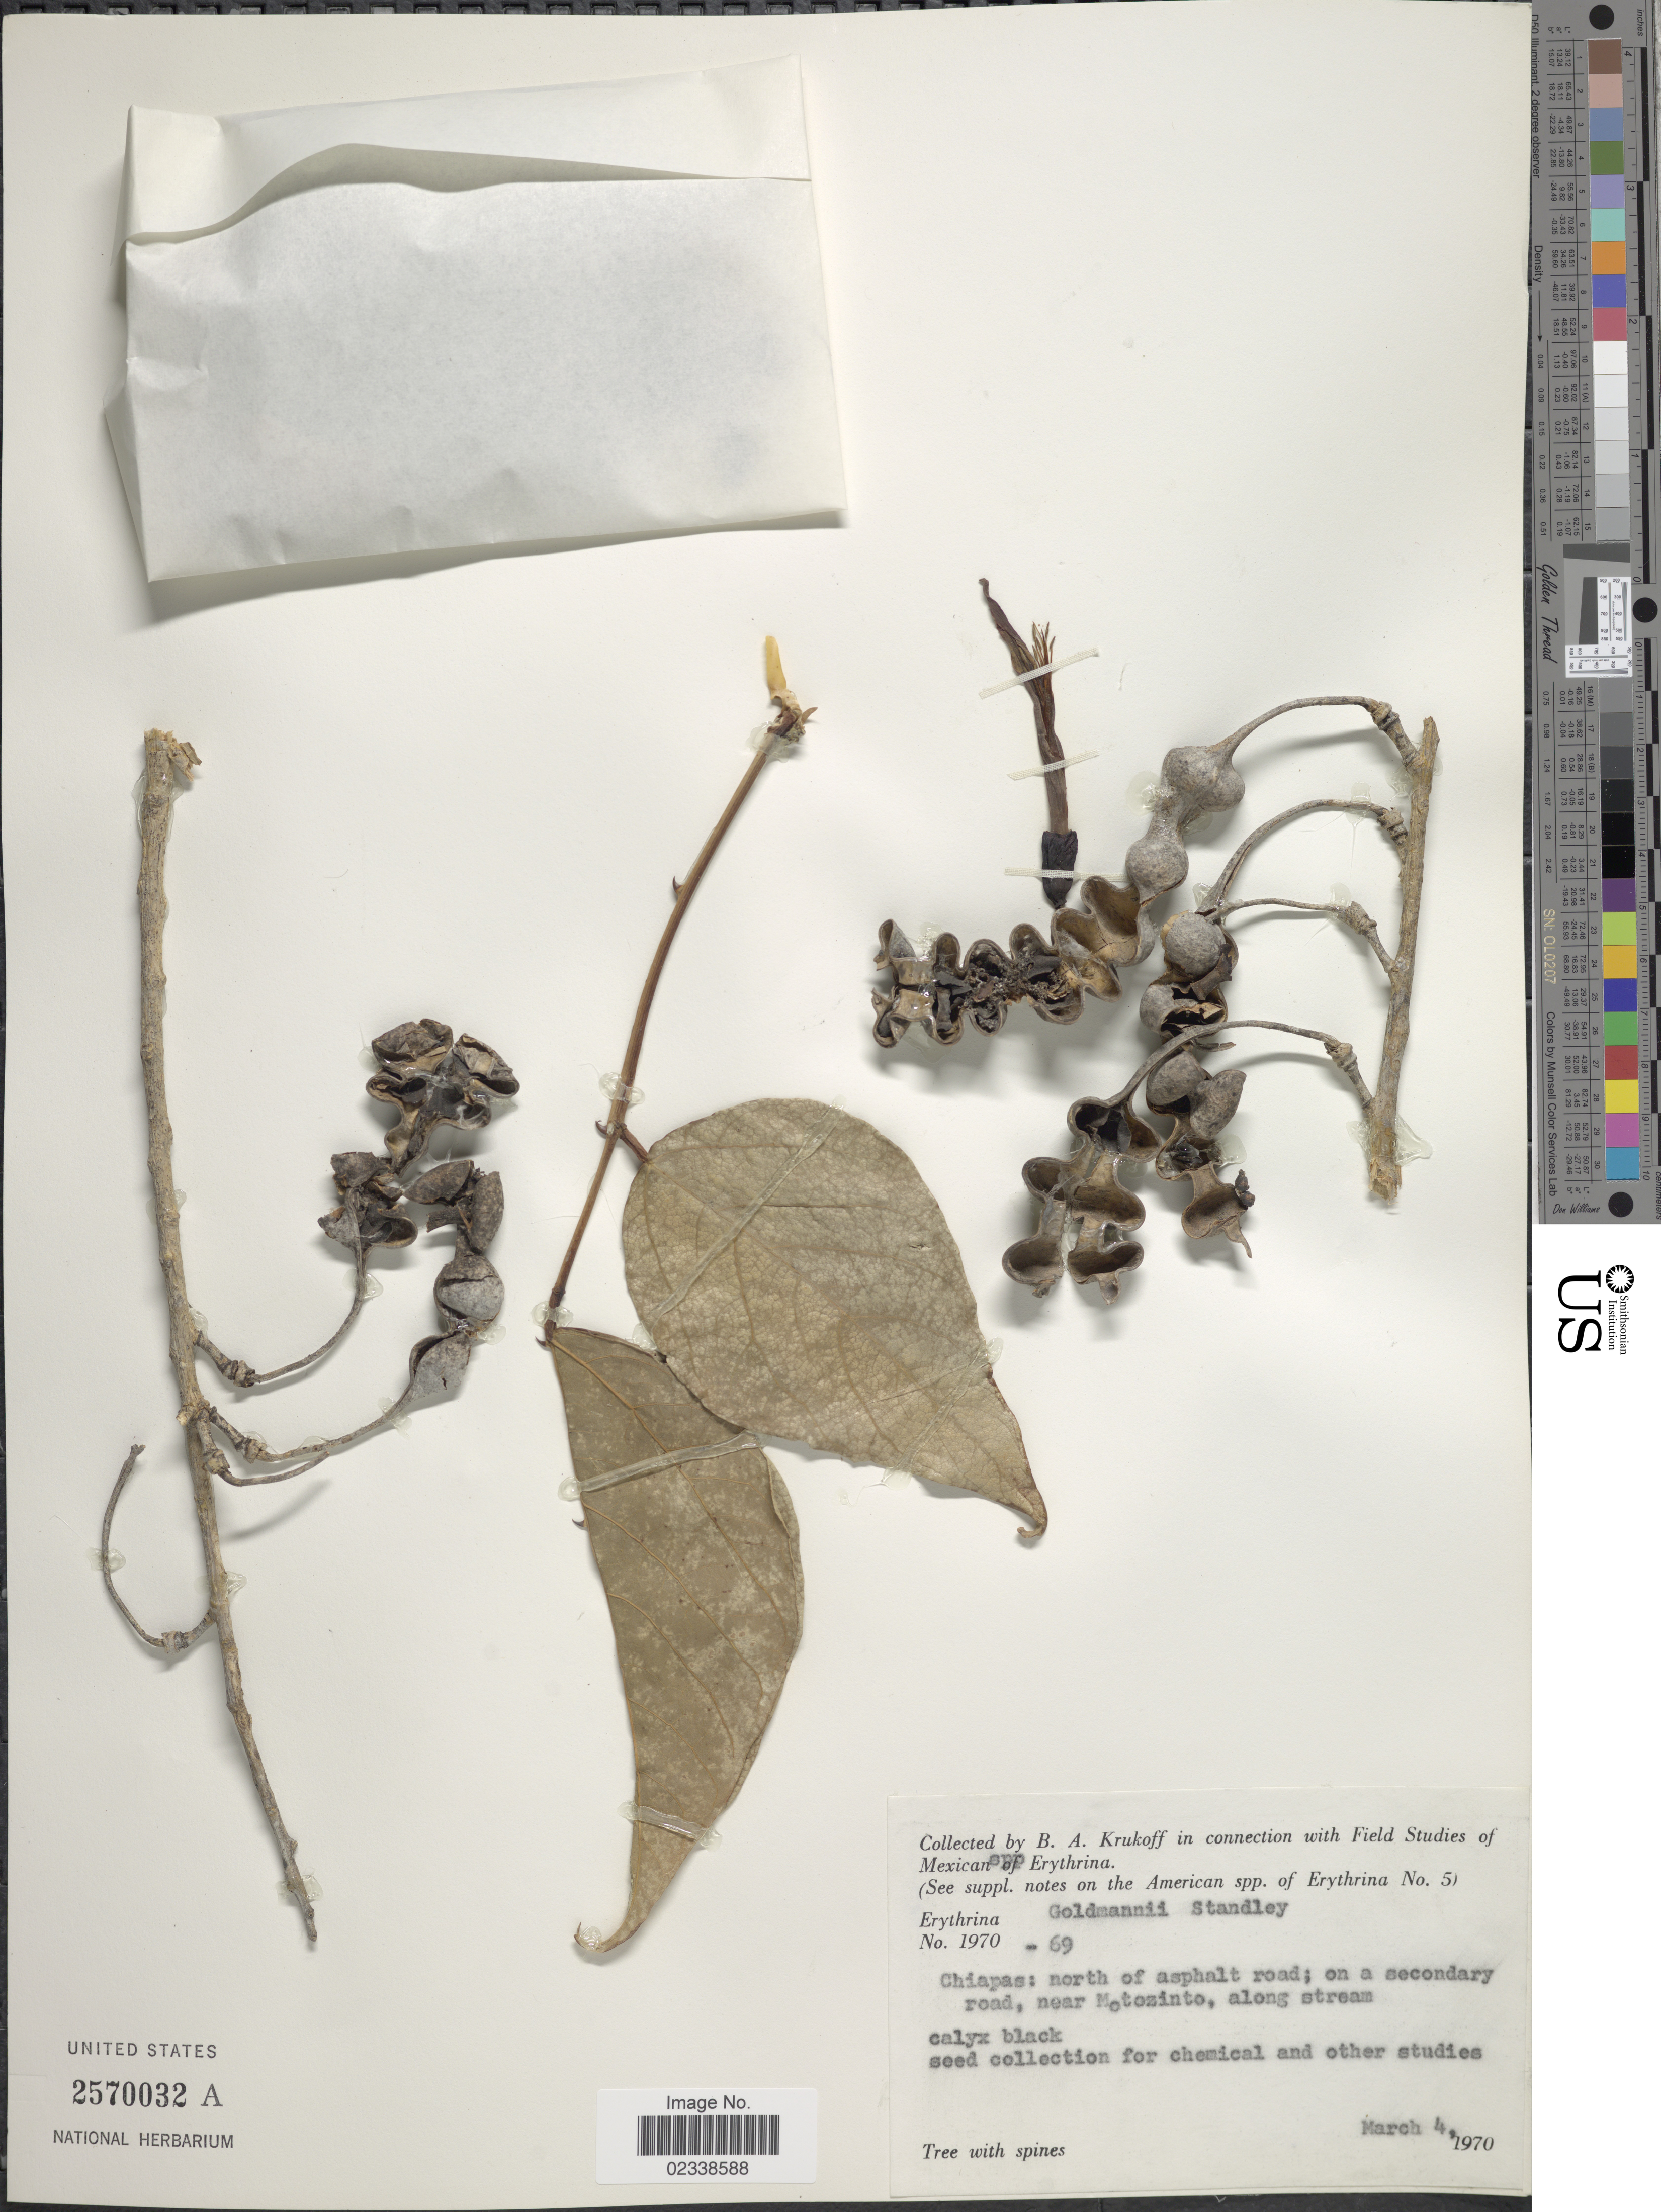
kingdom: Plantae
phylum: Tracheophyta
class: Magnoliopsida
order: Fabales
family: Fabaceae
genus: Erythrina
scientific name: Erythrina goldmanii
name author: Standl.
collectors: B. A. Krukoff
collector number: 1970-69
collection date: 1970-03-04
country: Mexico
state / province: Chiapas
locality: North of asphalt road; on a secondary road, near Motozinto, along stream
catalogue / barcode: US 2570032A